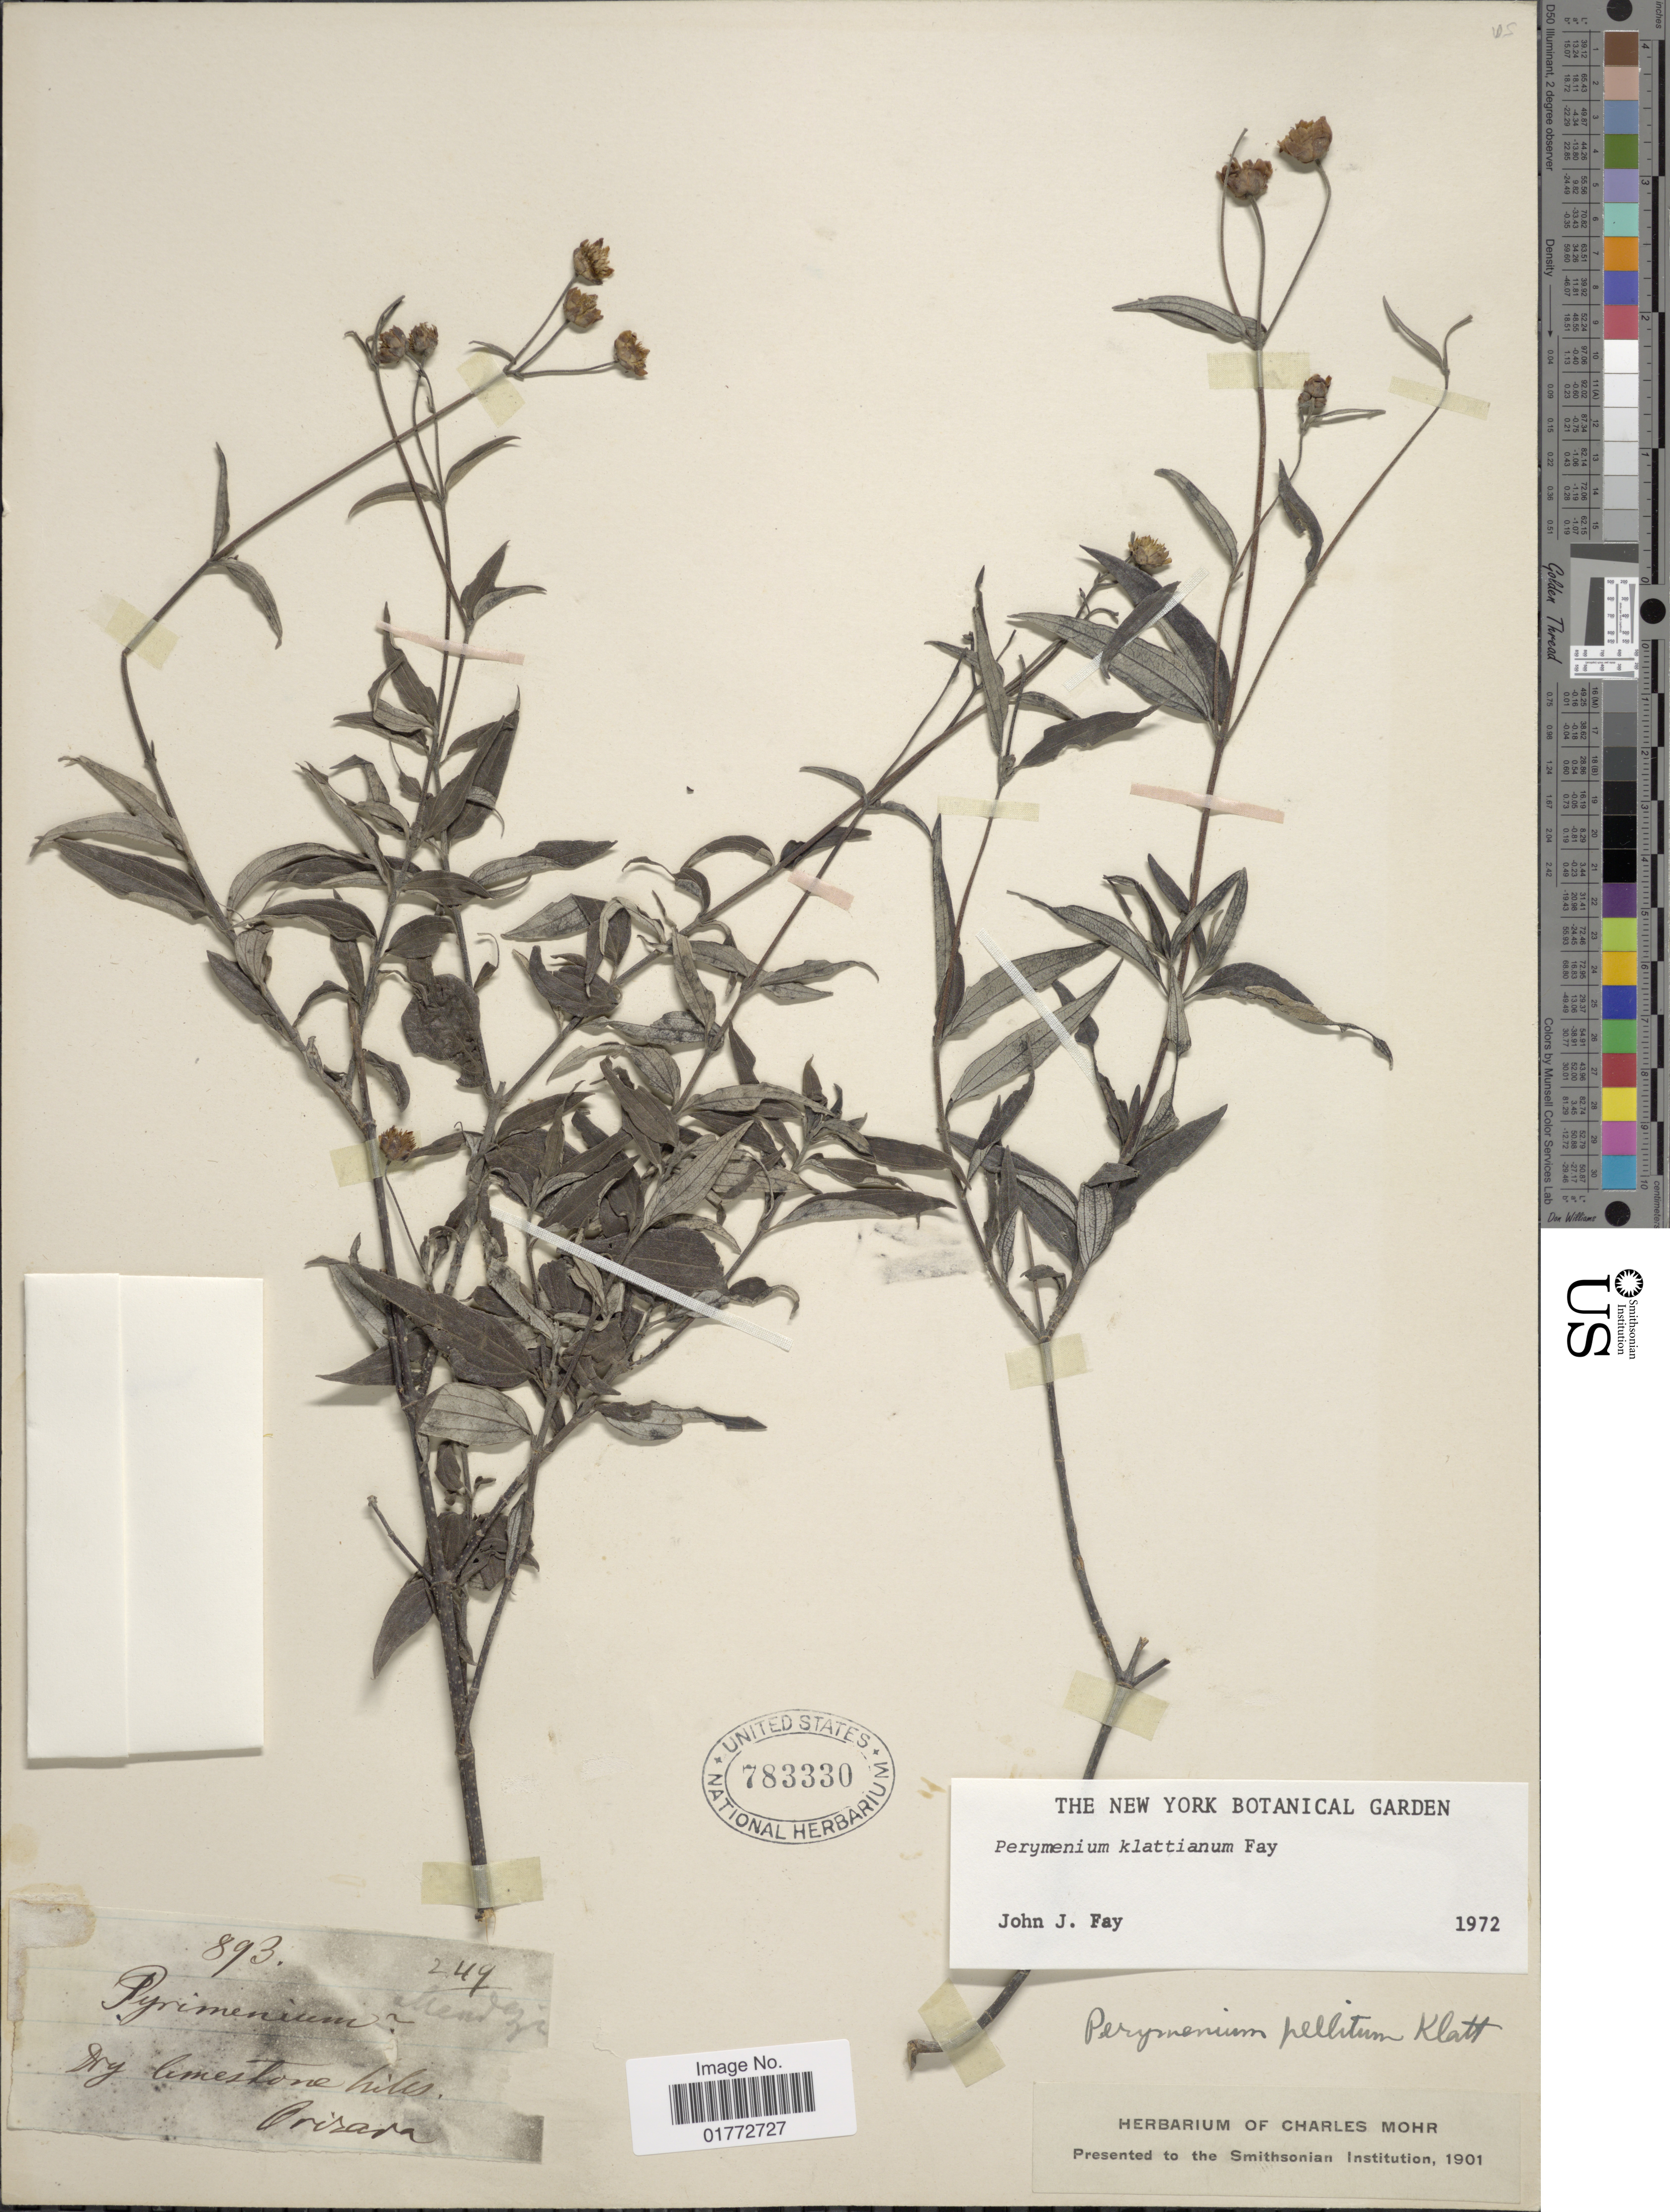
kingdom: Plantae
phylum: Tracheophyta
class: Magnoliopsida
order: Asterales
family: Asteraceae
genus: Perymenium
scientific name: Perymenium klattianum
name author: J.J. Fay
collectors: ex herb. Charles Mohr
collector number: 893/249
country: Mexico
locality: Orizava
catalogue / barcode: US 783330